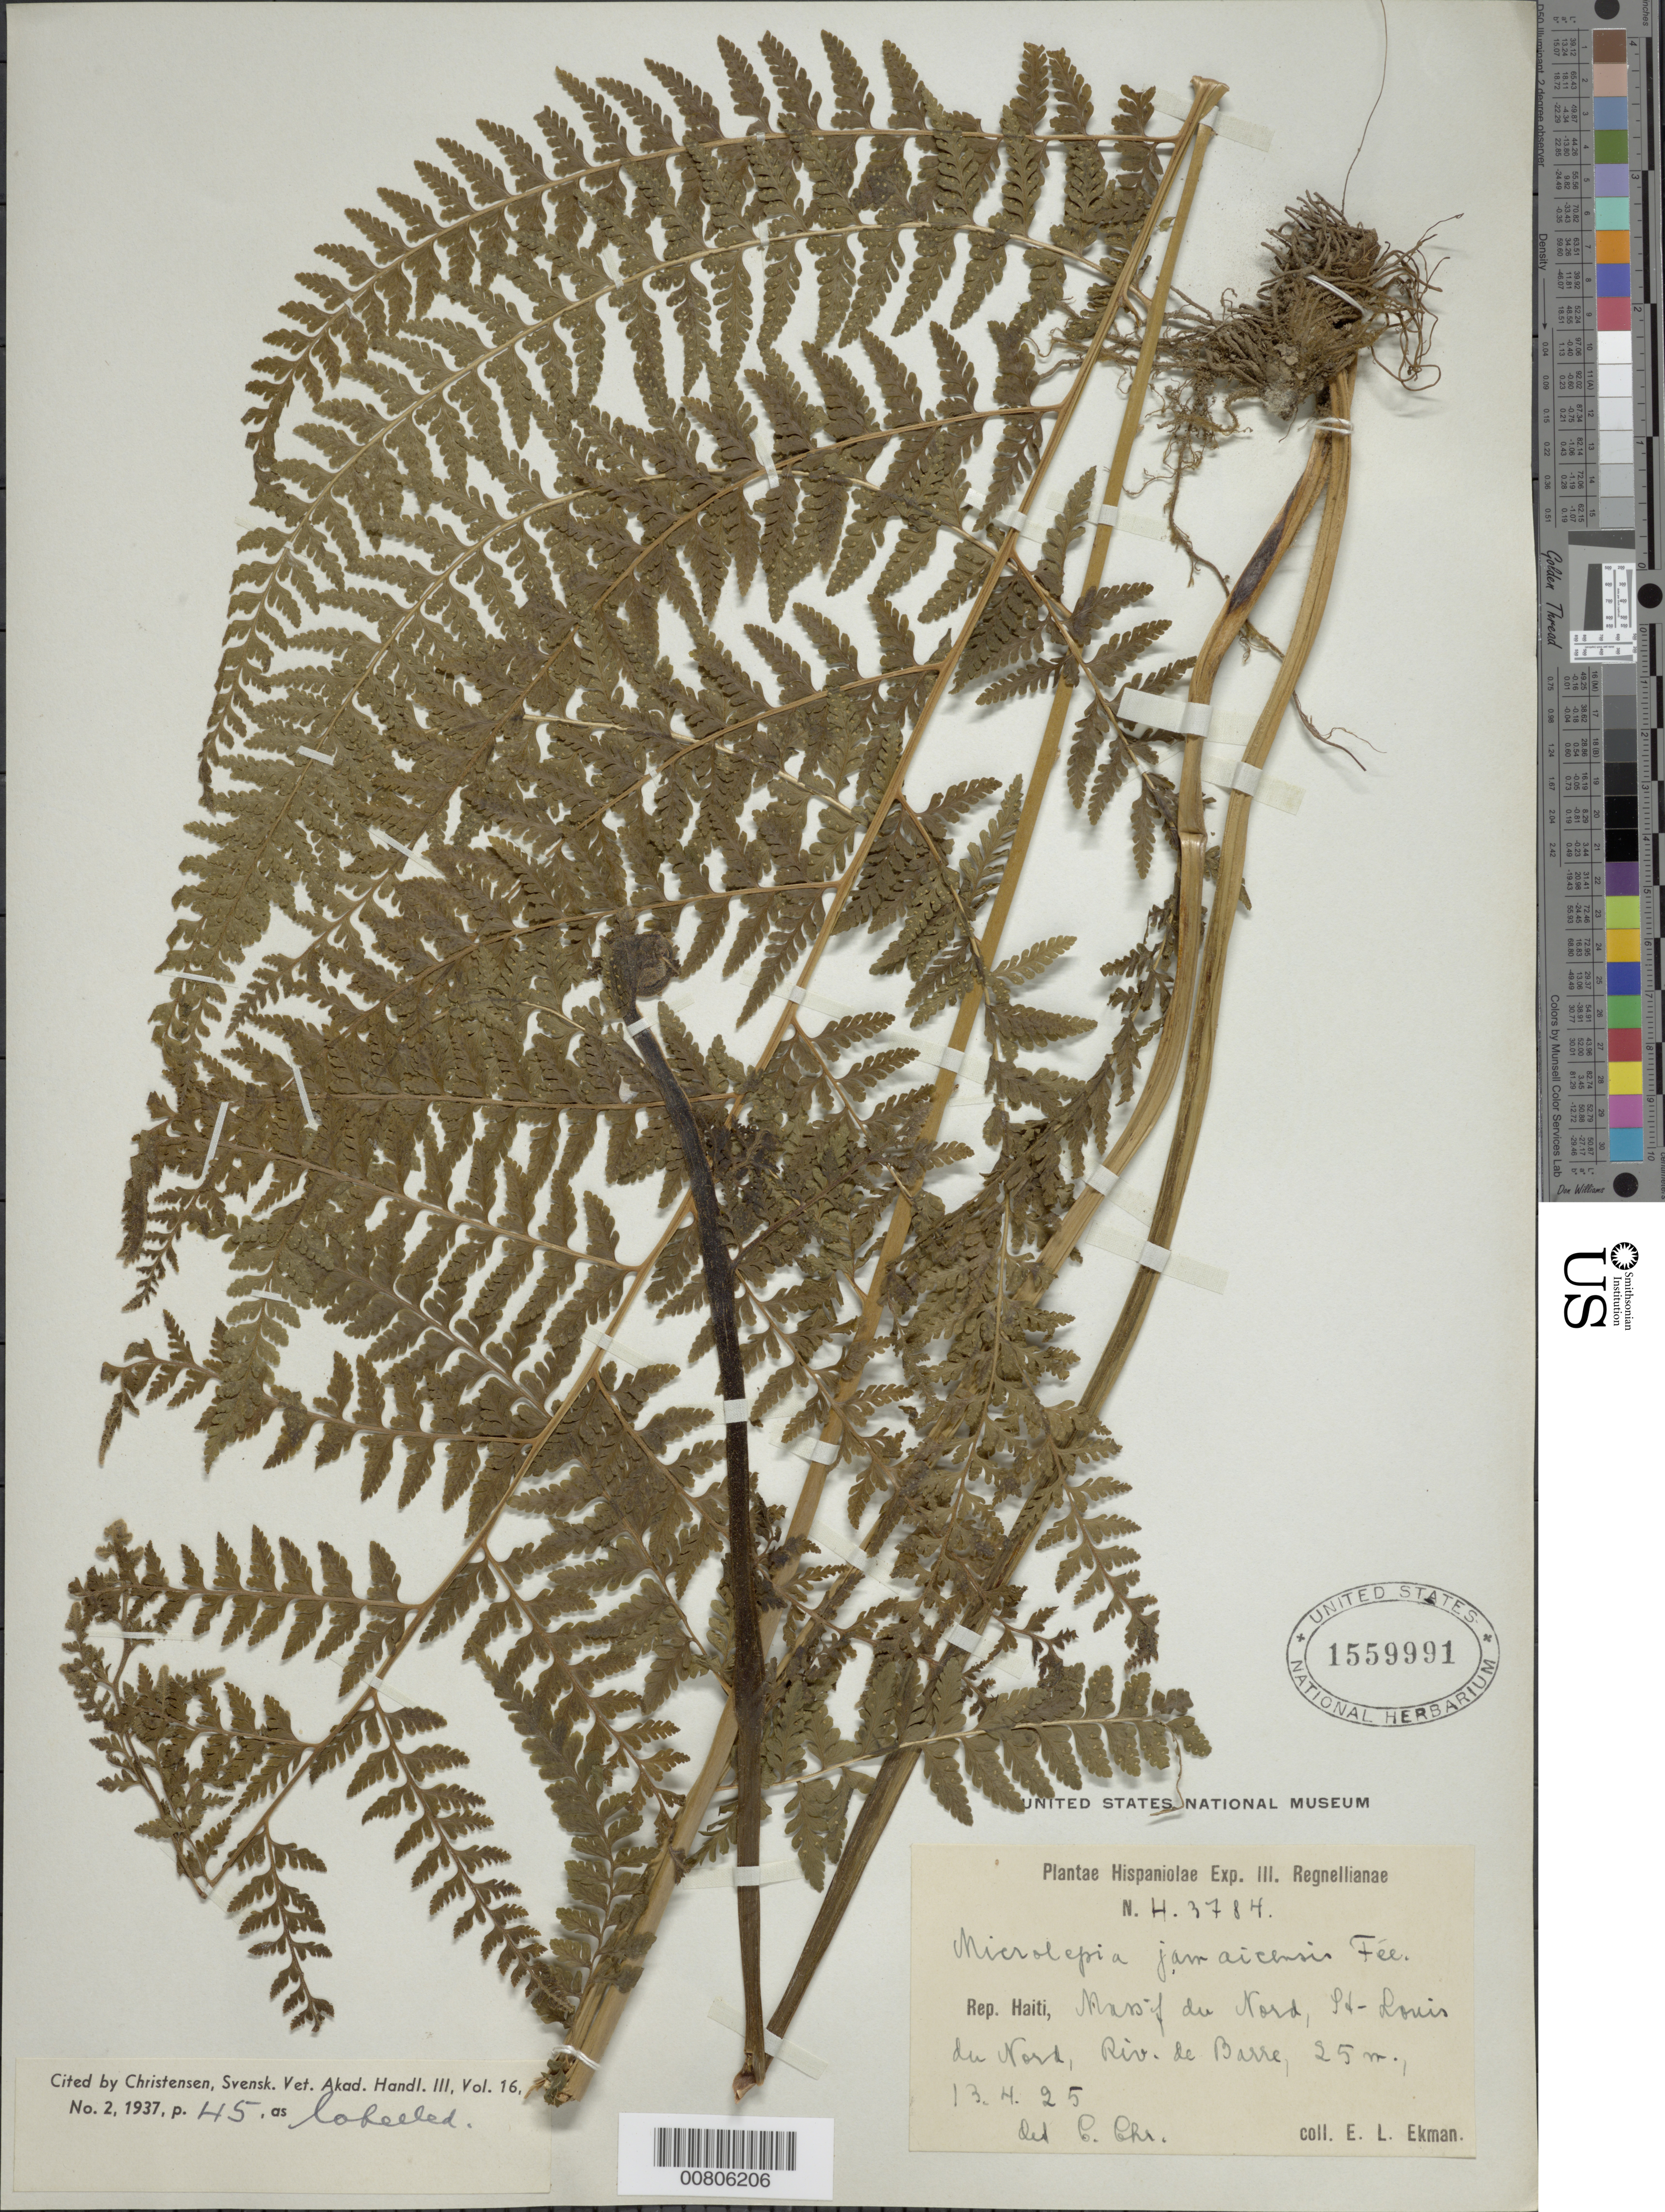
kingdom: Plantae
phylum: Tracheophyta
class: Polypodiopsida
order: Polypodiales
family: Dennstaedtiaceae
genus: Microlepia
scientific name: Microlepia jamaicensis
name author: (Hook.) Fée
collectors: E. L. Ekman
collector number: H 3784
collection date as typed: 13 Apr 1925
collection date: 1925-04-13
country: Haiti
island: Hispaniola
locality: Massif du Nord, St. Louis du Nord, Riv. de Barre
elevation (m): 25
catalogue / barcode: US 1559991